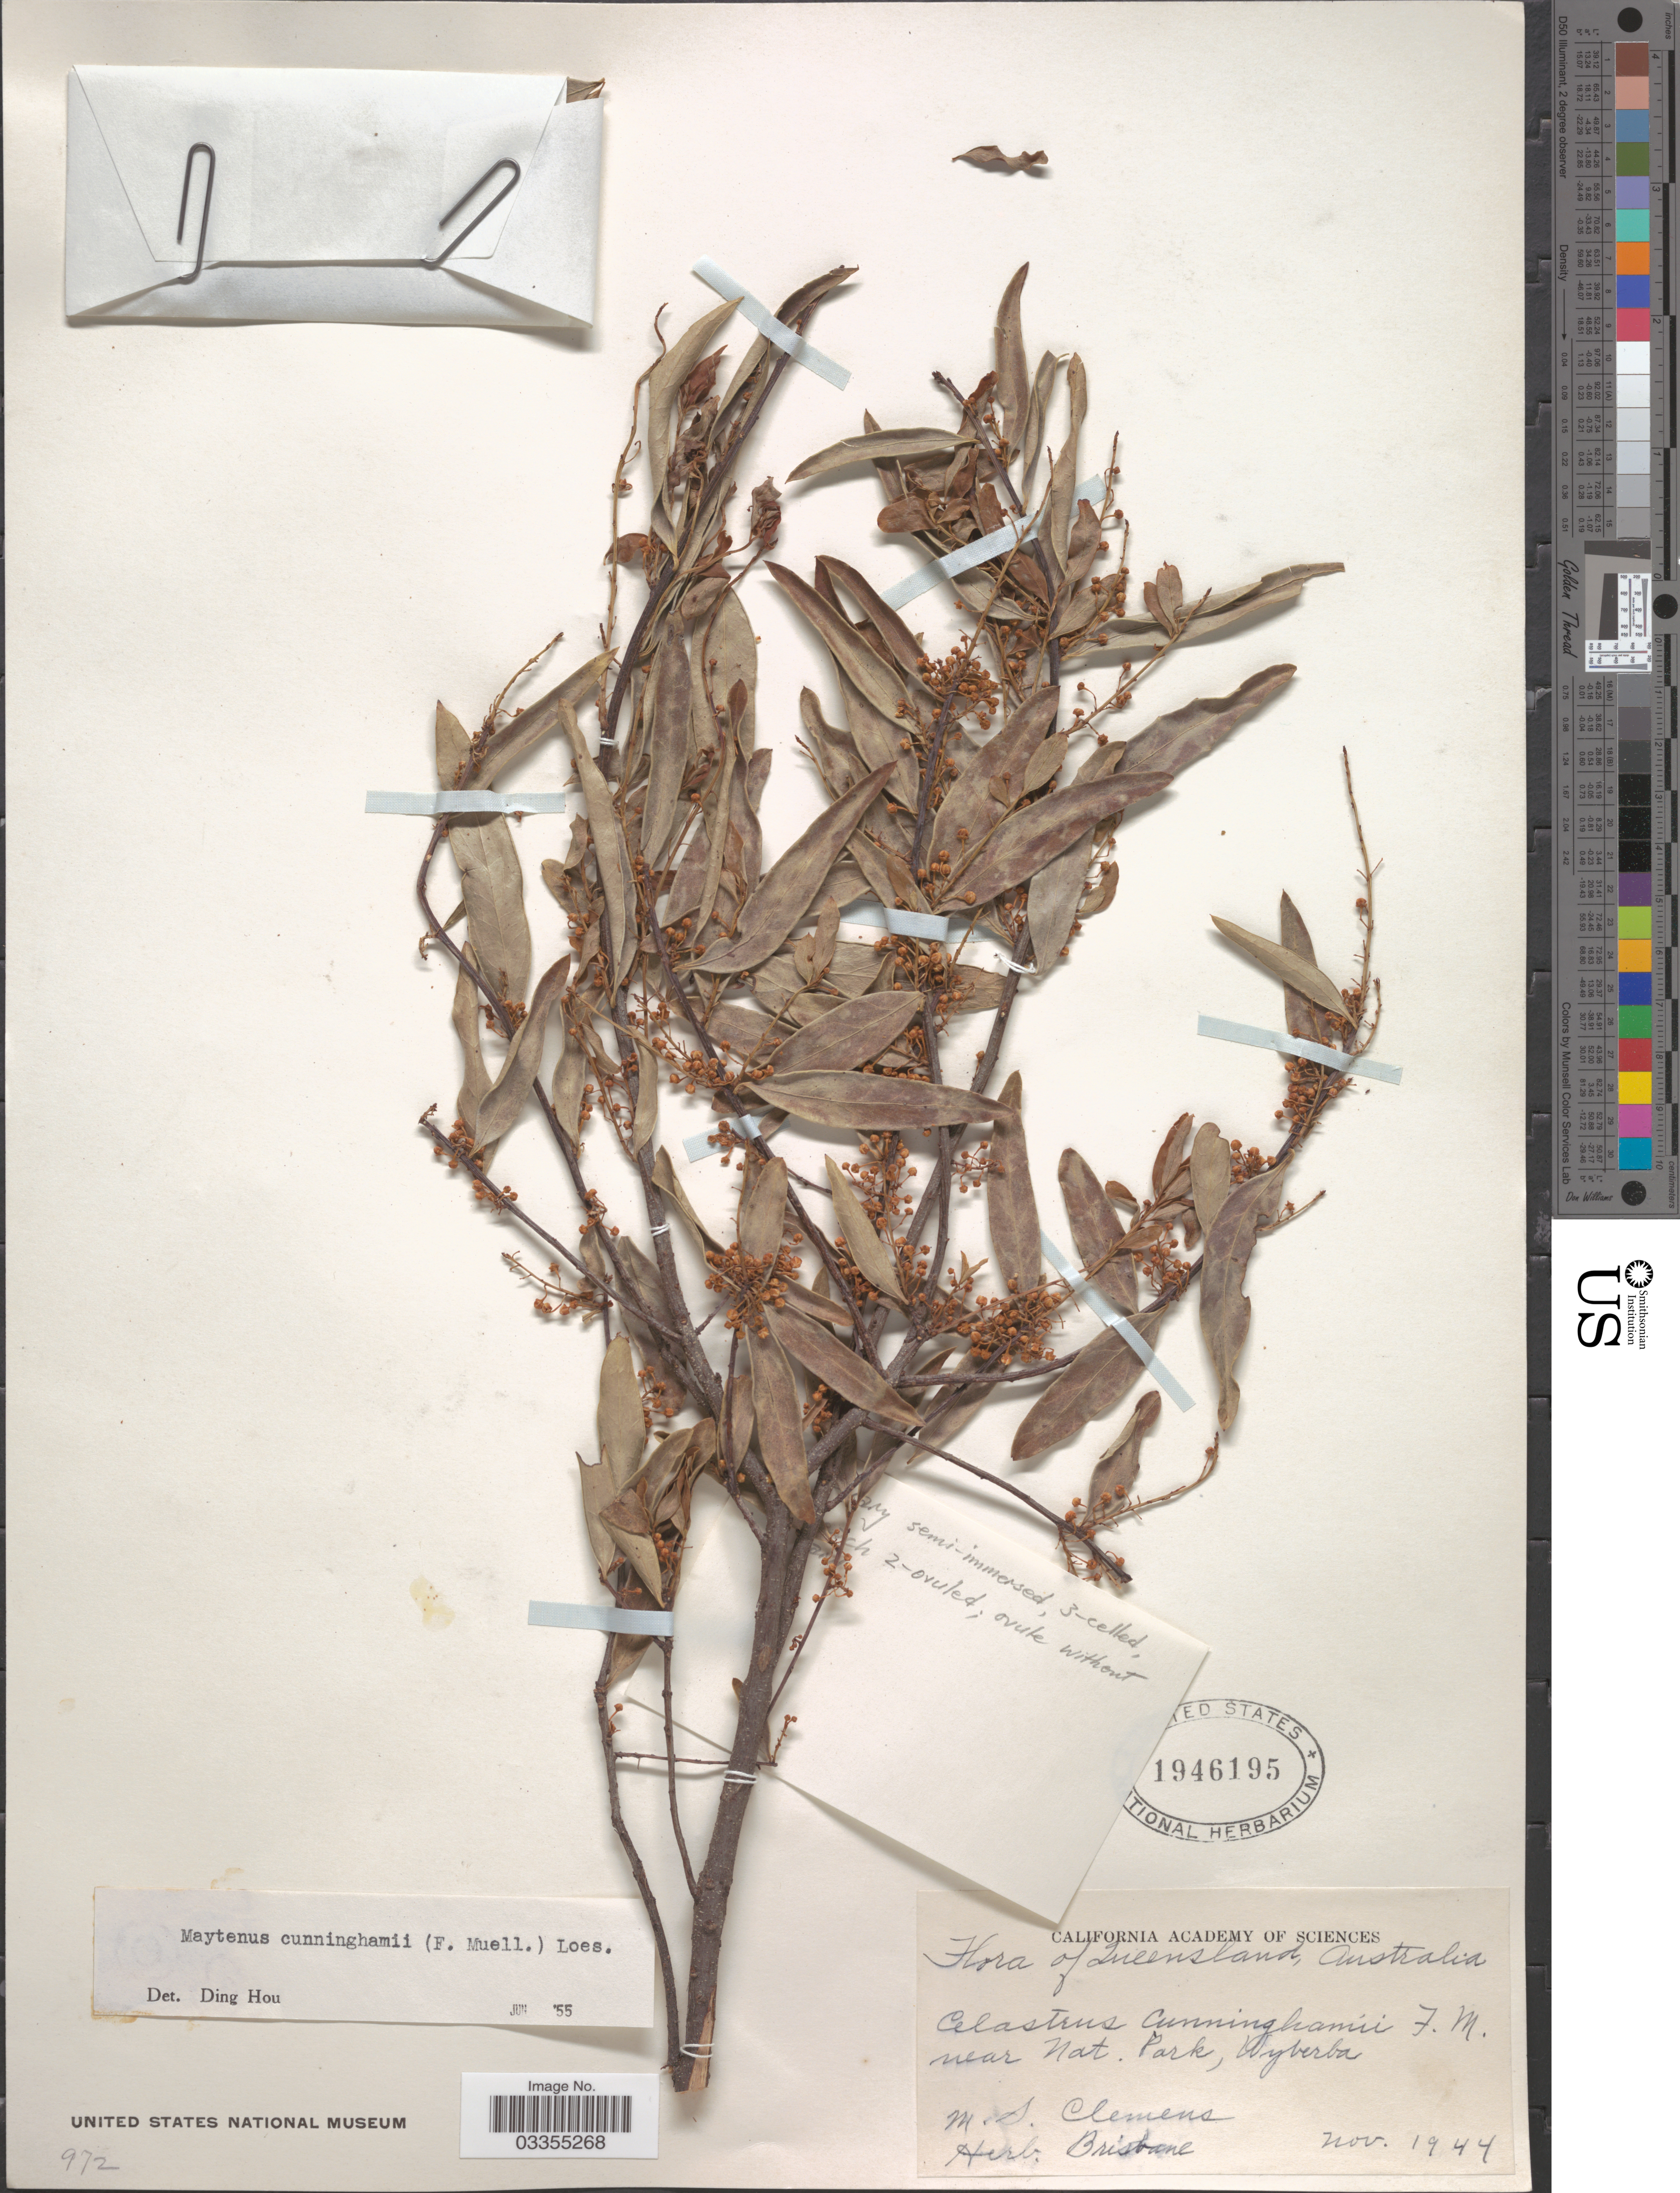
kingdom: Plantae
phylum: Tracheophyta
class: Magnoliopsida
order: Celastrales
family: Celastraceae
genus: Denhamia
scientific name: Denhamia sp.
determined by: Strong, Mark T., (BOT), Smithsonian Institution - National Museum of Natural History (UNITED STATES)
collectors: M. S. Clemens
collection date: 1944-11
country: Australia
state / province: Queensland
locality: Near Nat. Park, Wyberba.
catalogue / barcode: US 1946195